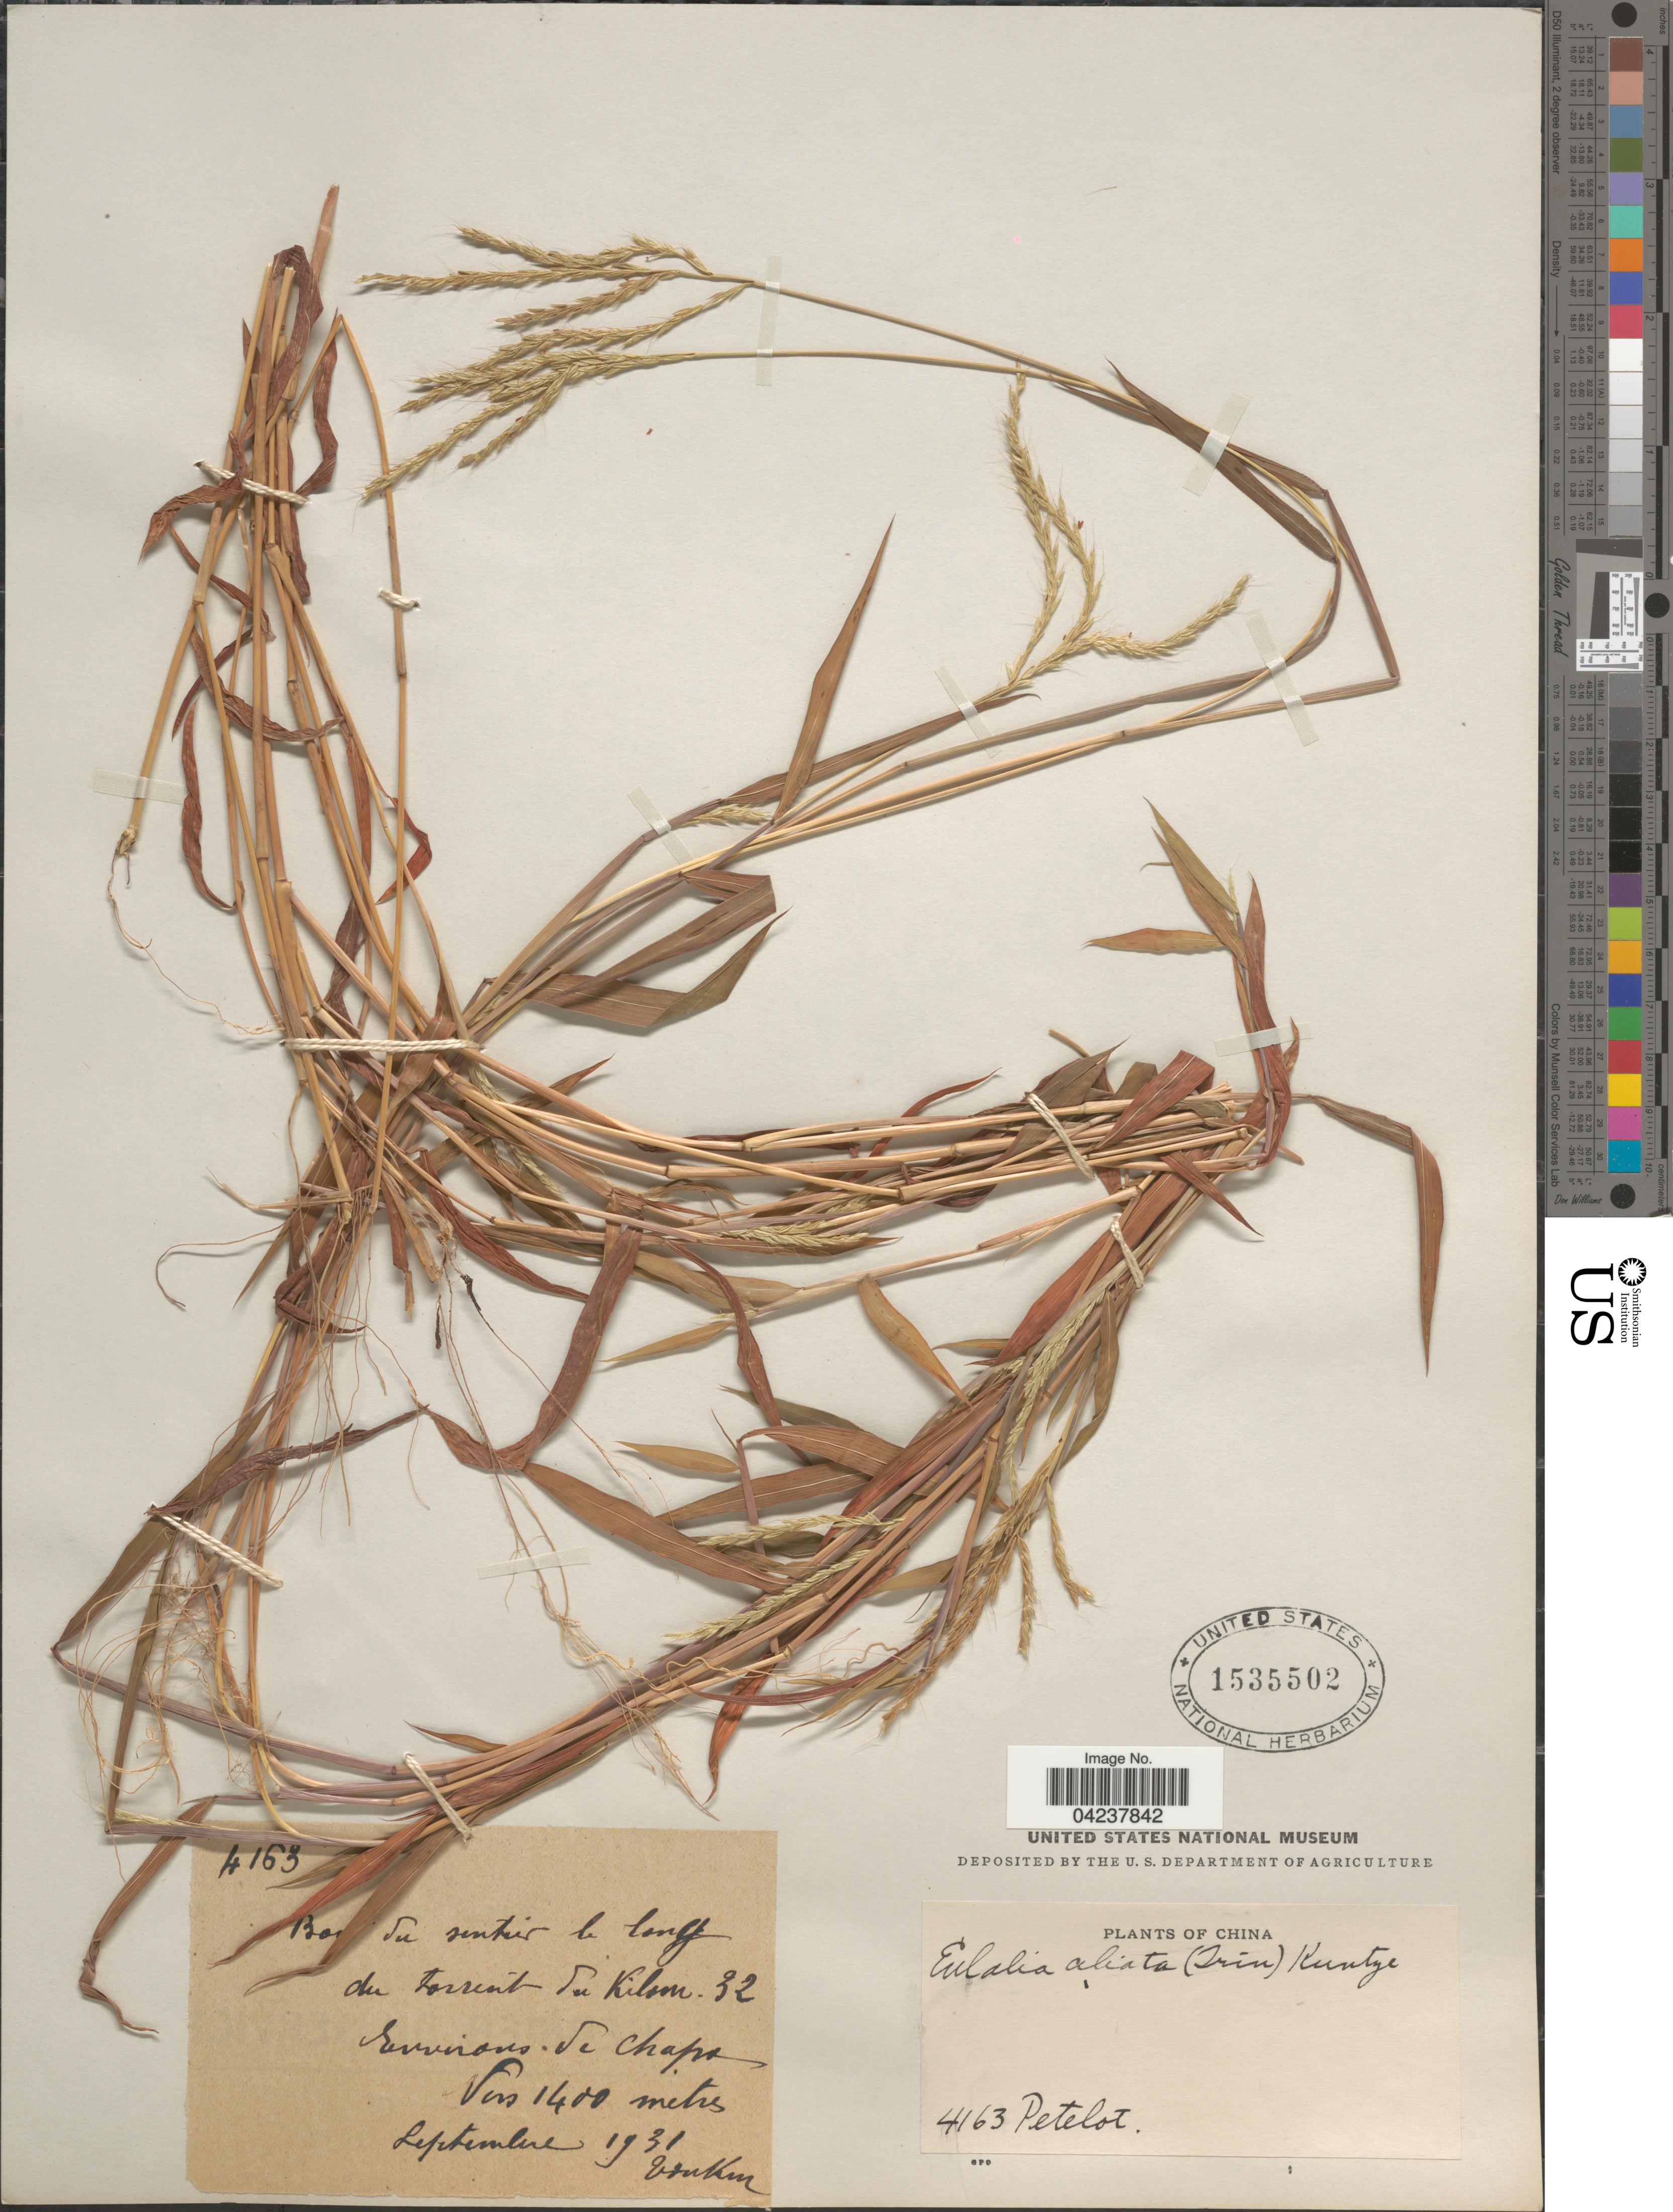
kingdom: Plantae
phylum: Tracheophyta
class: Liliopsida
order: Poales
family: Poaceae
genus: Microstegium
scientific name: Microstegium biaristatum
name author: (Steud.) Keng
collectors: Pételot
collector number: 4163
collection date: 1931-09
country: Vietnam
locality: Bo [illegible text] du sentier le long du torrent du Kilom. 32. Environs de Chapa. Tonkin.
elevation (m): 1400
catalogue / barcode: US 1535502